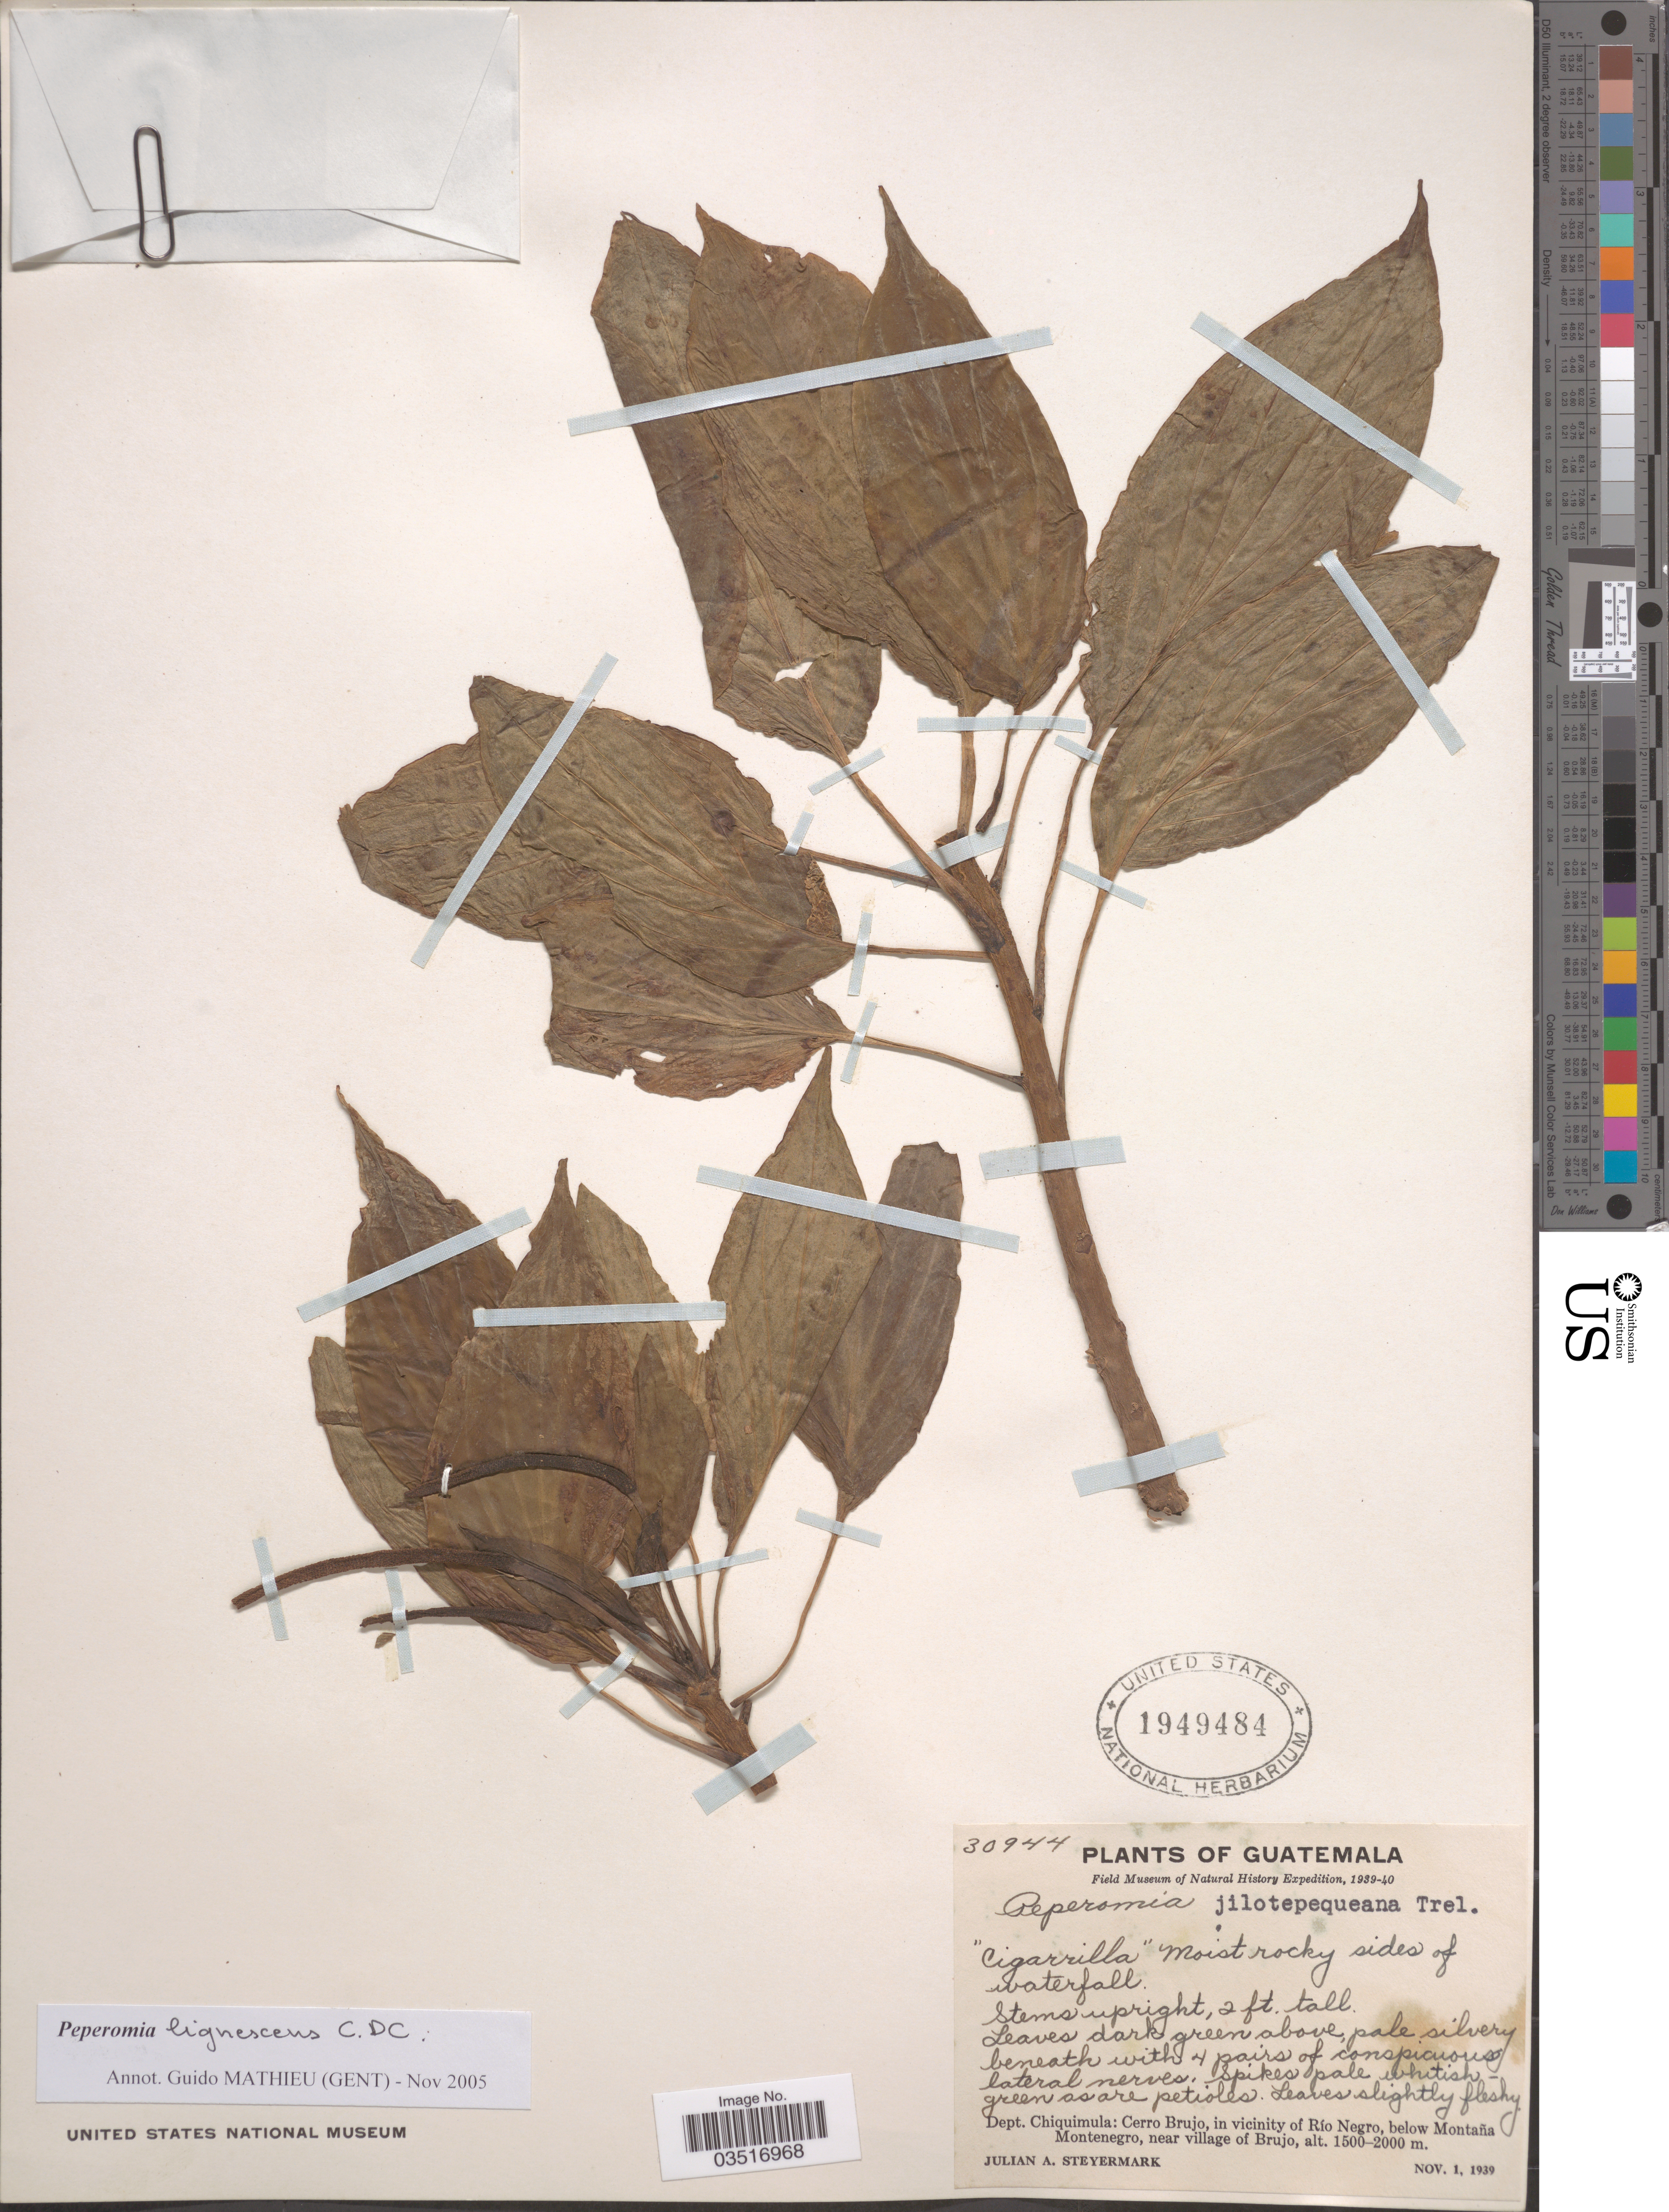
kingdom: Plantae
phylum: Tracheophyta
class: Magnoliopsida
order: Piperales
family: Piperaceae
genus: Peperomia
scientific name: Peperomia lignescens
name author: C. DC.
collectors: J. Steyermark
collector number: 30944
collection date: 1939-11-01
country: Guatemala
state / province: Chiquimula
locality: Dept. Chiquimula: Cerro Brujo, in vicinity of Río Negro, below Montaña Montenegro, near village of Brujo.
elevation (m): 1500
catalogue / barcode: US 1949484